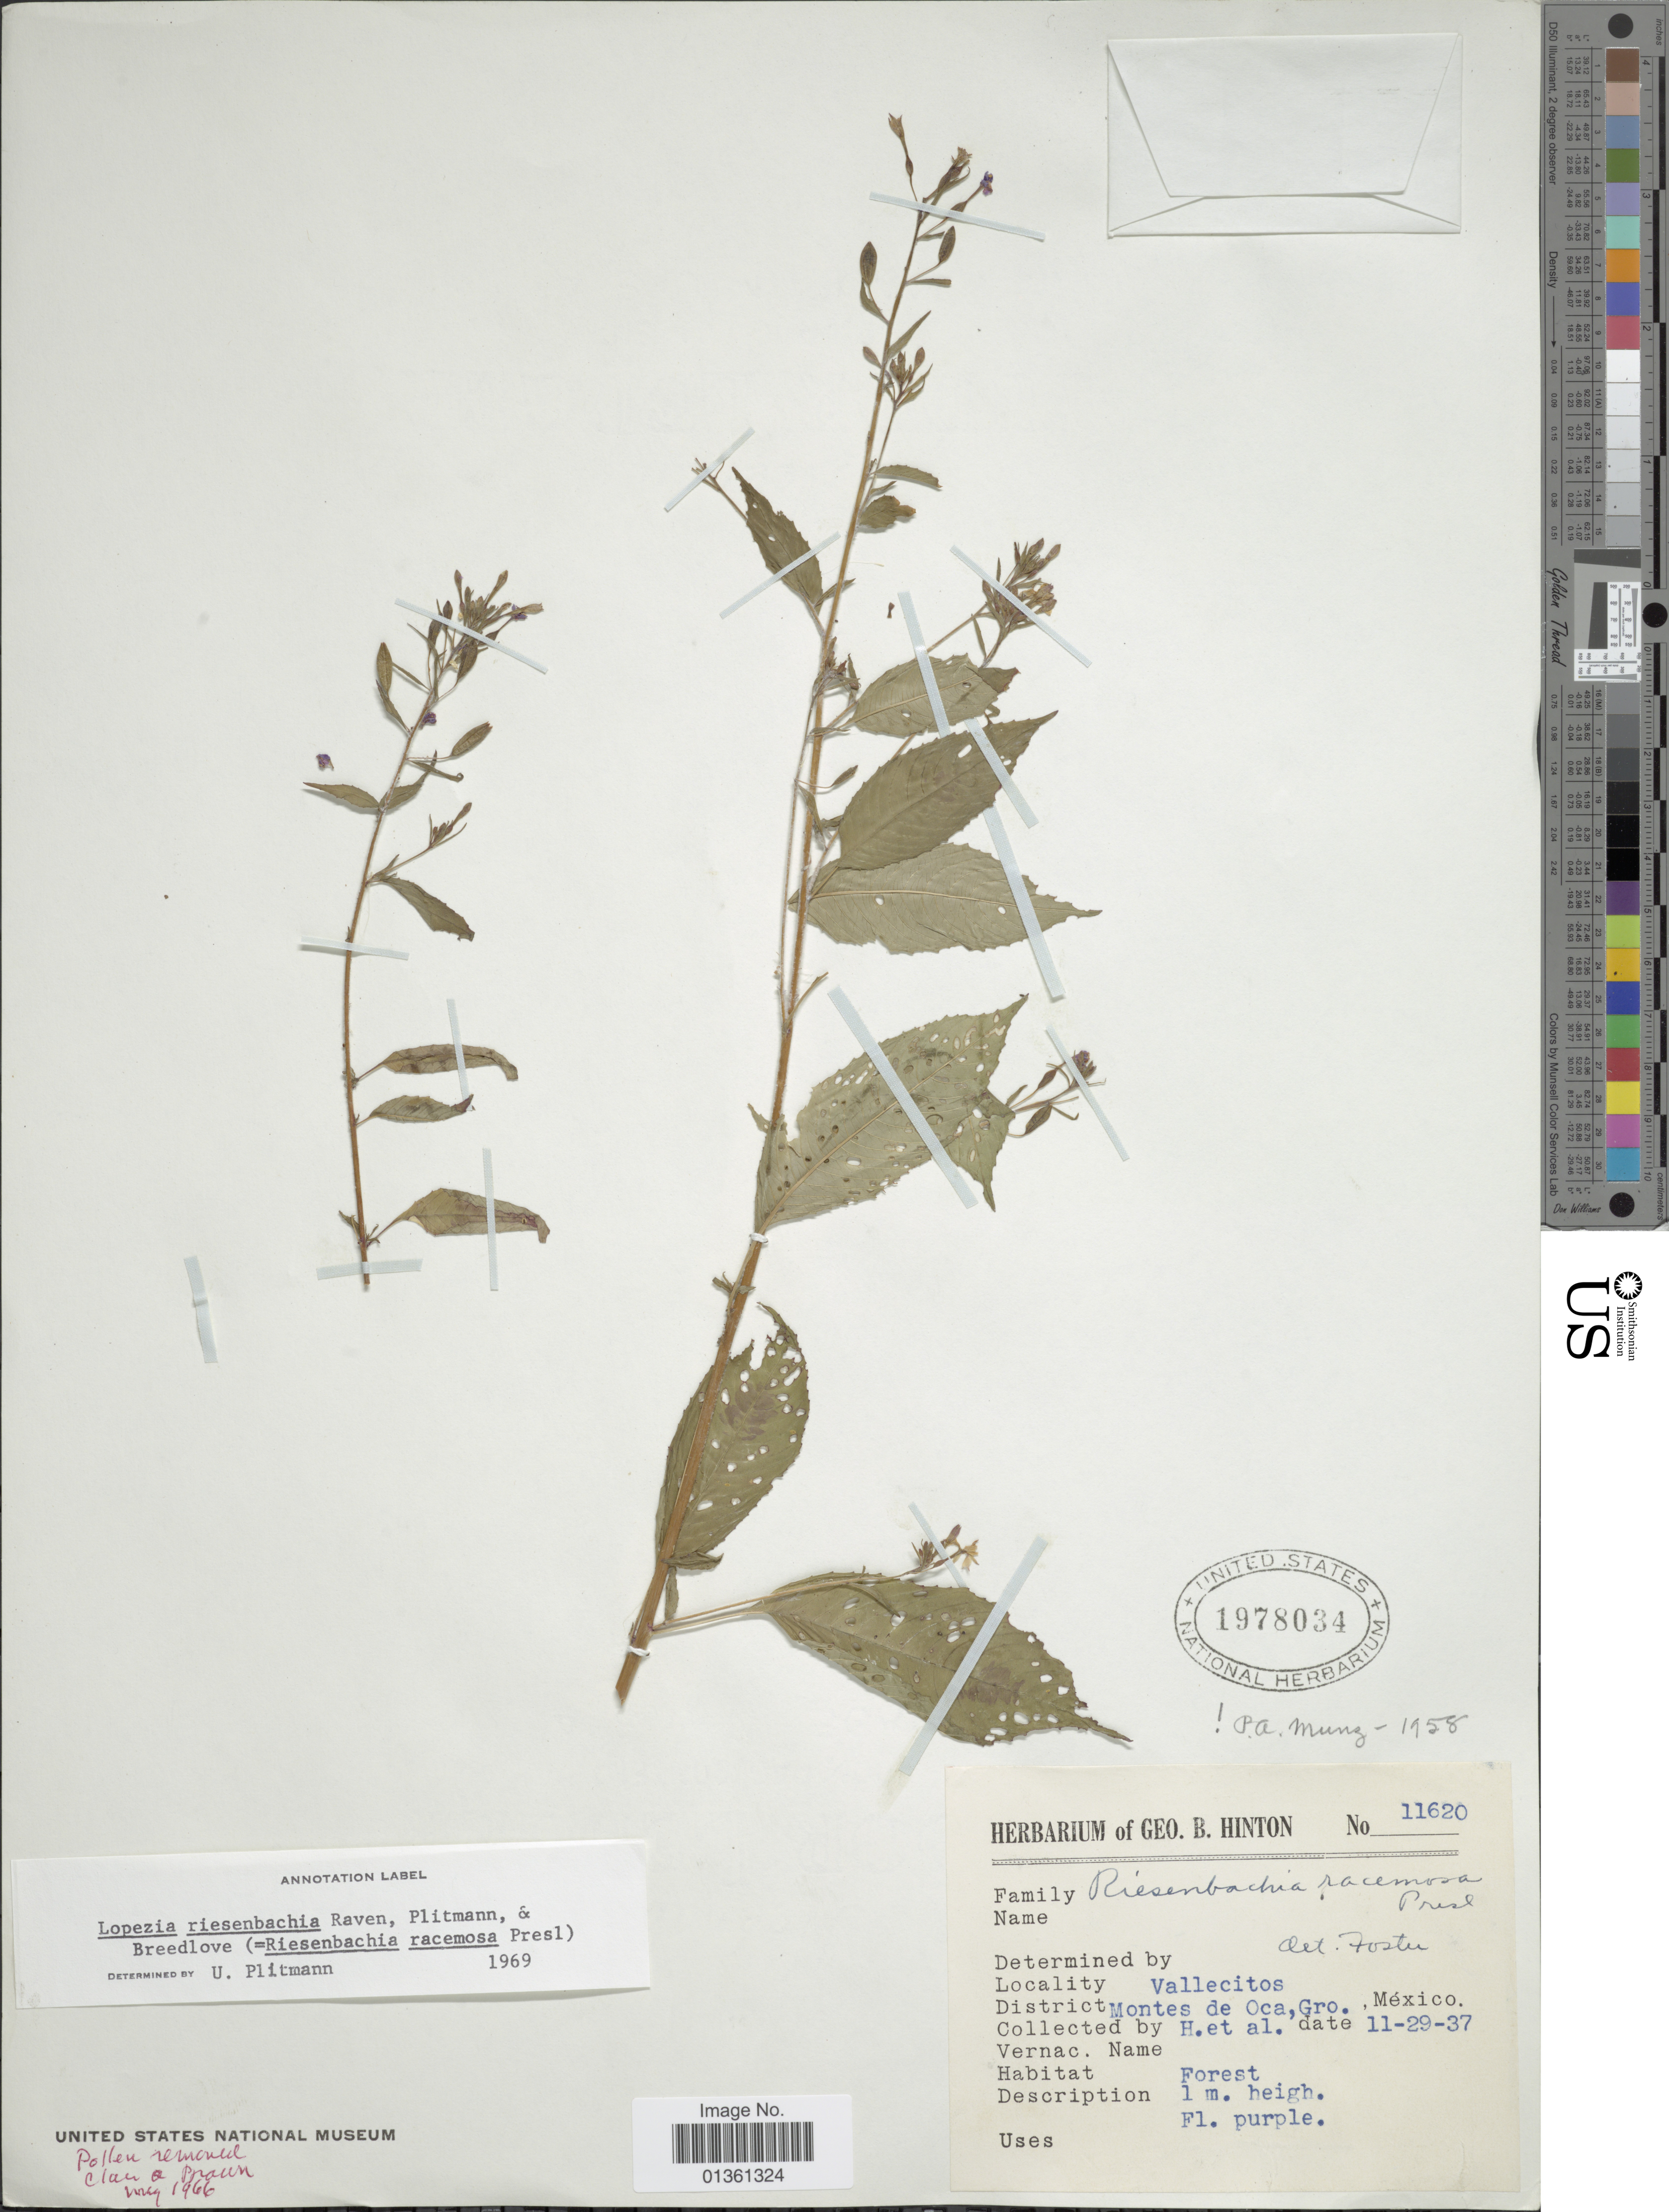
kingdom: Plantae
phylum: Tracheophyta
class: Magnoliopsida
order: Myrtales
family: Onagraceae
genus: Lopezia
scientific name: Lopezia riesenbachia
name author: Plitmann et al.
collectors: G. B. Hinton & et al.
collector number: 11620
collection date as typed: Transcribed d/m/y: 29/11/37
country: Mexico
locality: Vallecitos. District Montes de Oca, Gro.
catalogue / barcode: US 1978034